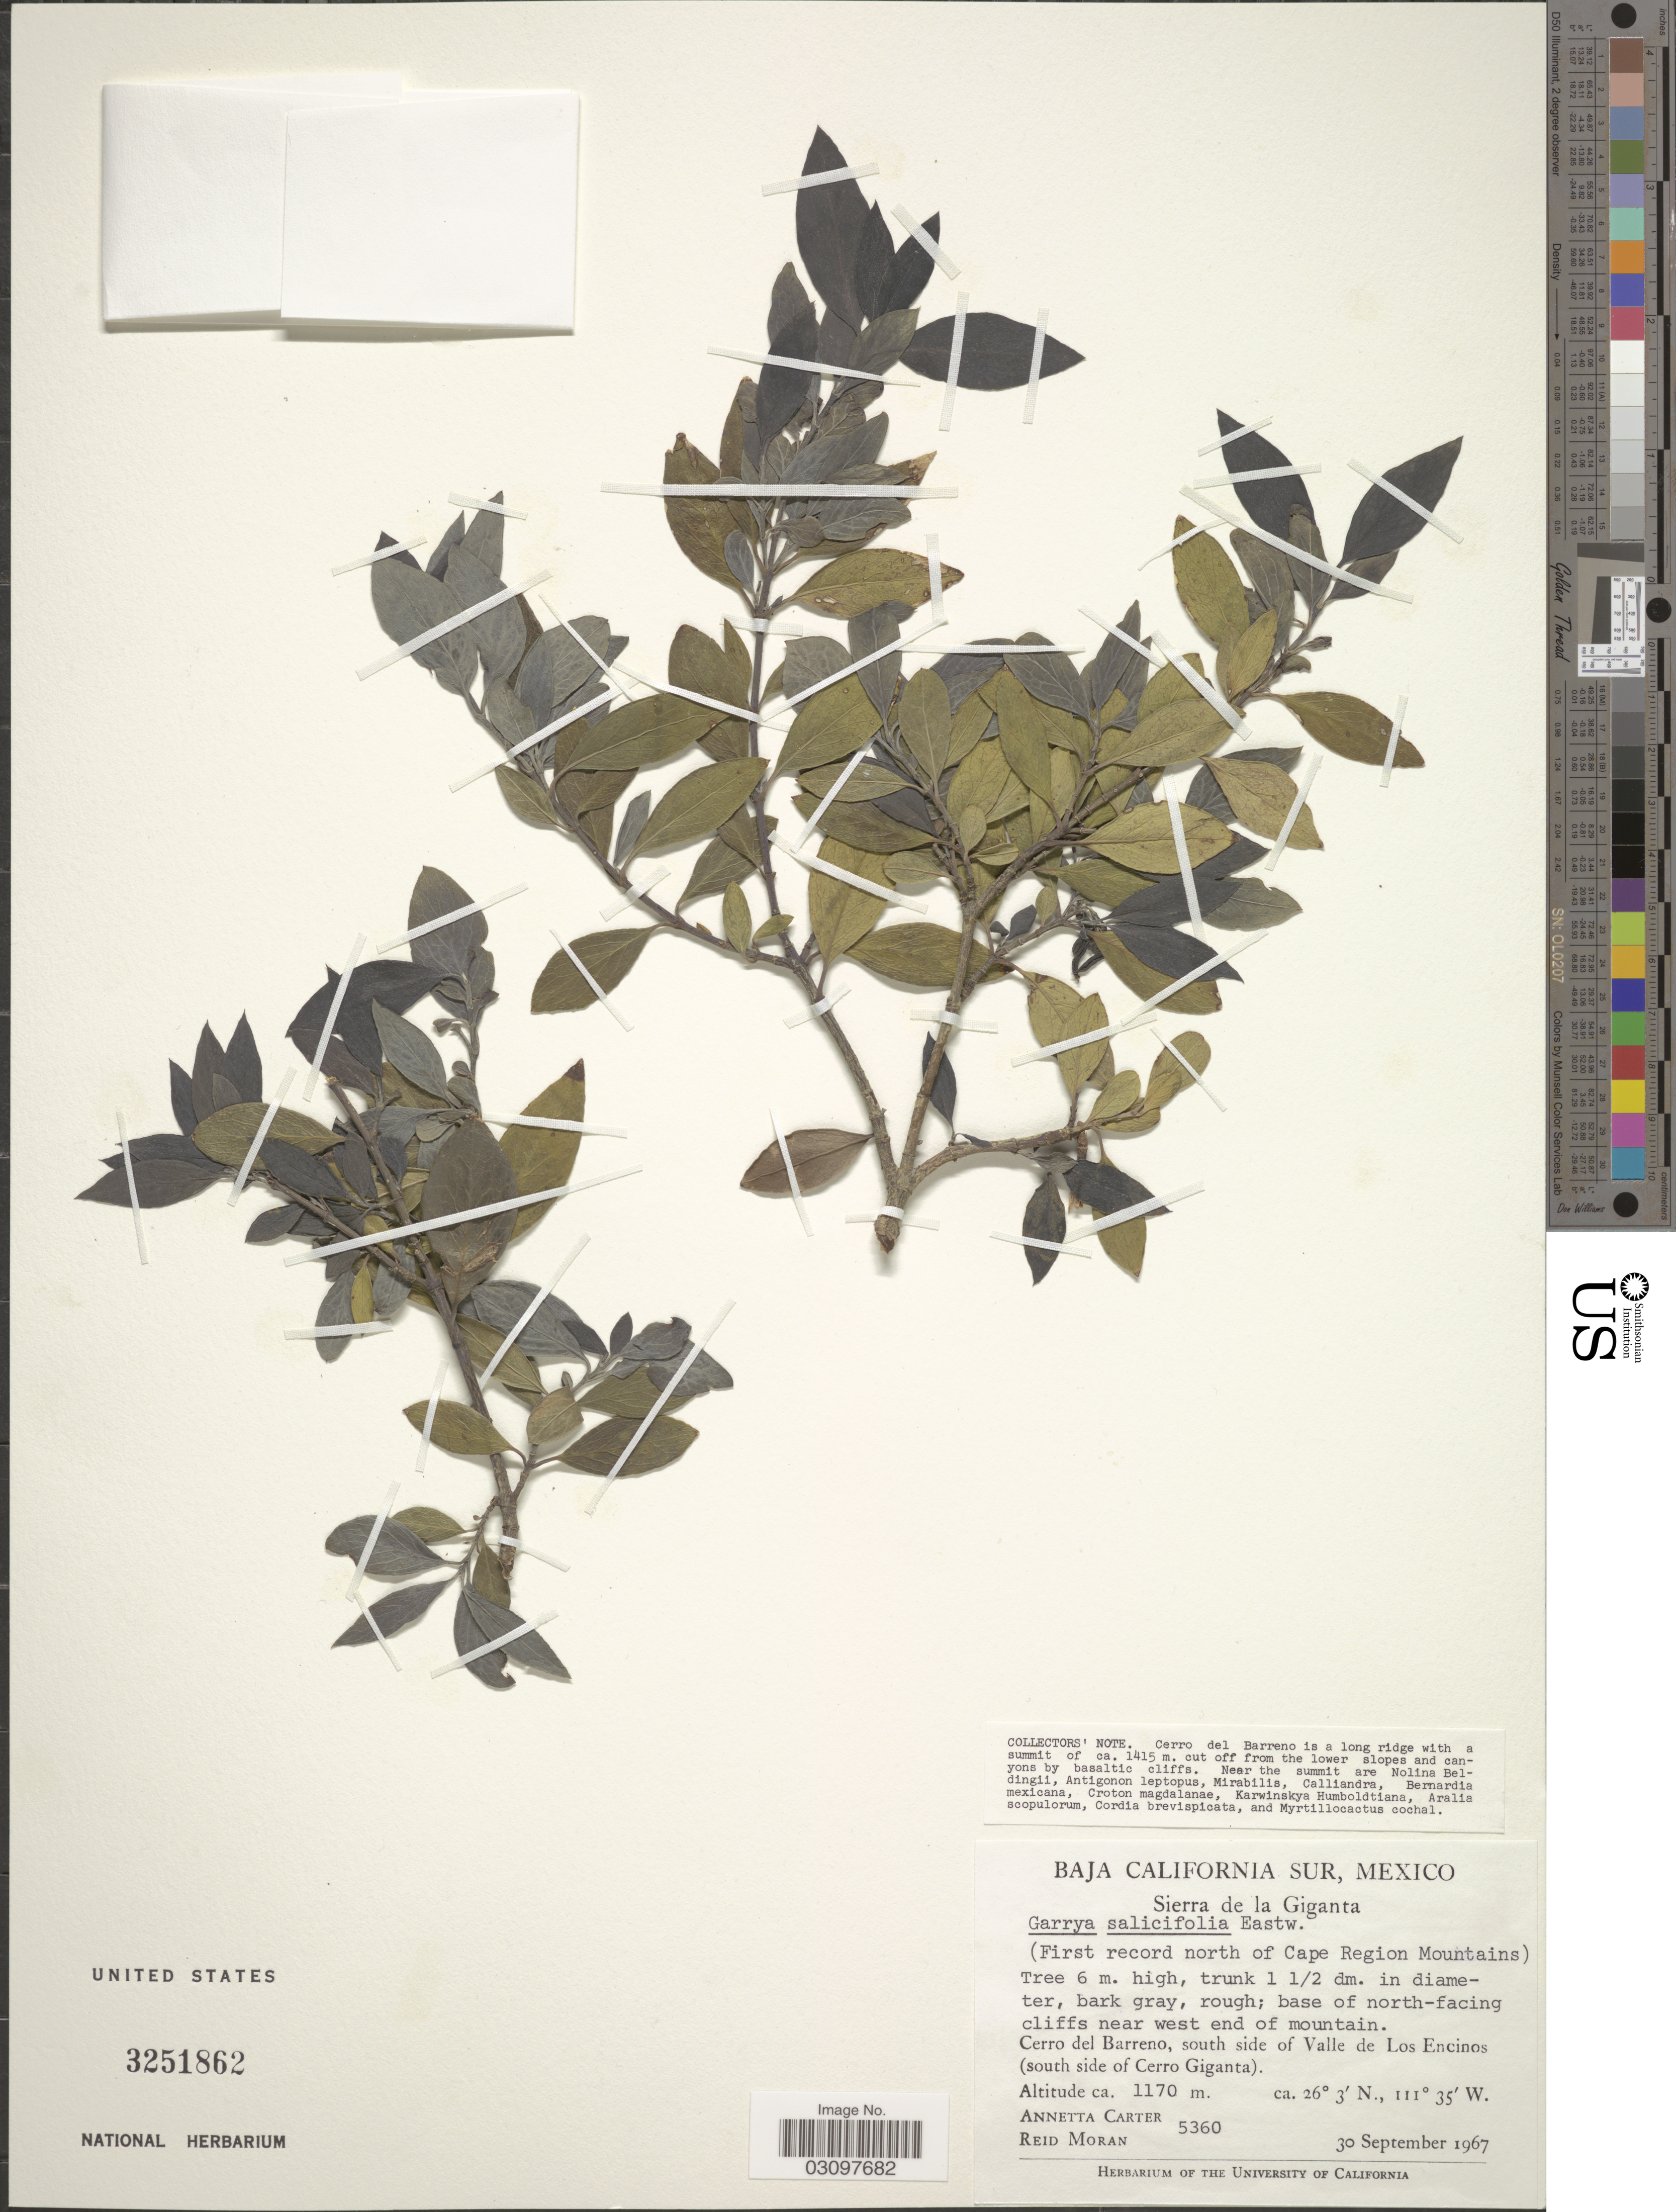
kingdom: Plantae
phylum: Tracheophyta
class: Magnoliopsida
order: Garryales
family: Garryaceae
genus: Garrya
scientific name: Garrya salicifolia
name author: Eastw.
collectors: A. Carter & R. Moran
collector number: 5360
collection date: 1967-09-30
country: Mexico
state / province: Baja California Sur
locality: Sierra de la Giganta. Base of north-facing cliffs near west end of mountain. Cerro del Barreno, south side of Valle de Los Encinos (south side of Cerro Giganta).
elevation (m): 1170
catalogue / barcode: US 3251862